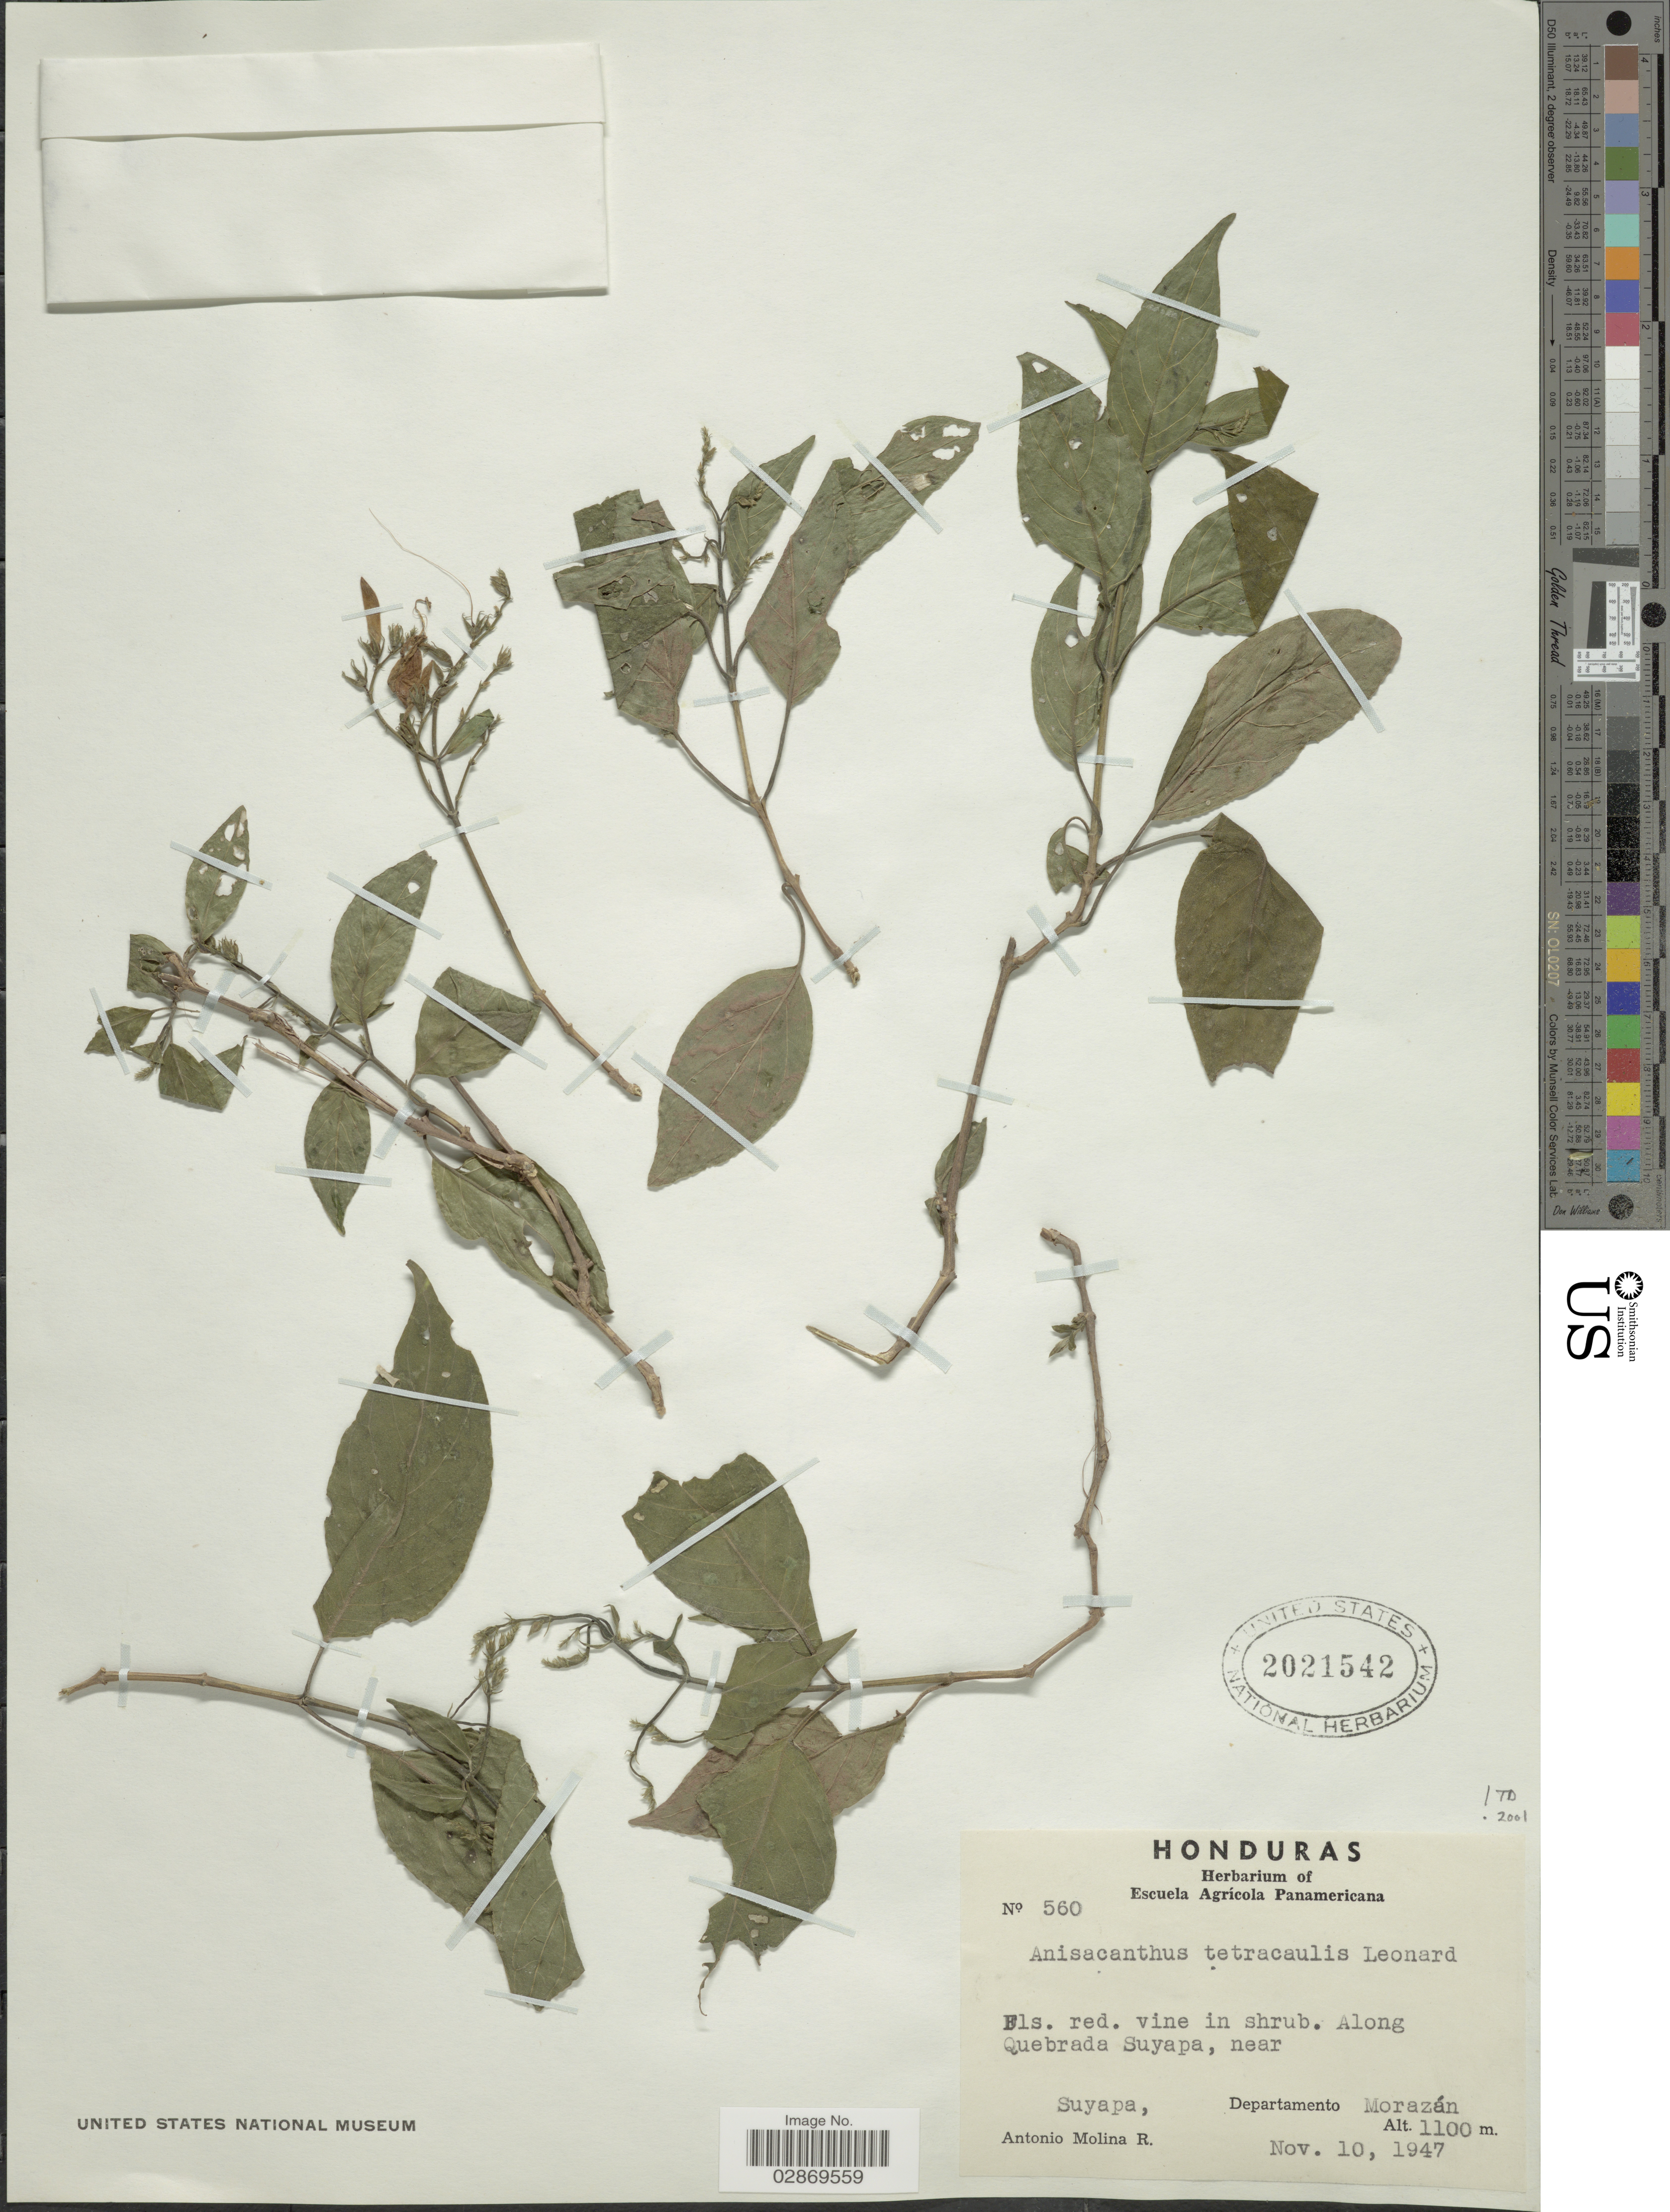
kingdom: Plantae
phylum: Tracheophyta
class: Magnoliopsida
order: Lamiales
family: Acanthaceae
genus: Anisacanthus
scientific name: Anisacanthus tetracaulis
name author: Leonard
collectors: A. Molina R.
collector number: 560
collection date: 1947-11-10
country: Honduras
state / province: Fco. Morazán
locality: Along Quebrada Suyapa, near Suyapa, Departamento Morazán.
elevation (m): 1100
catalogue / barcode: US 2021542